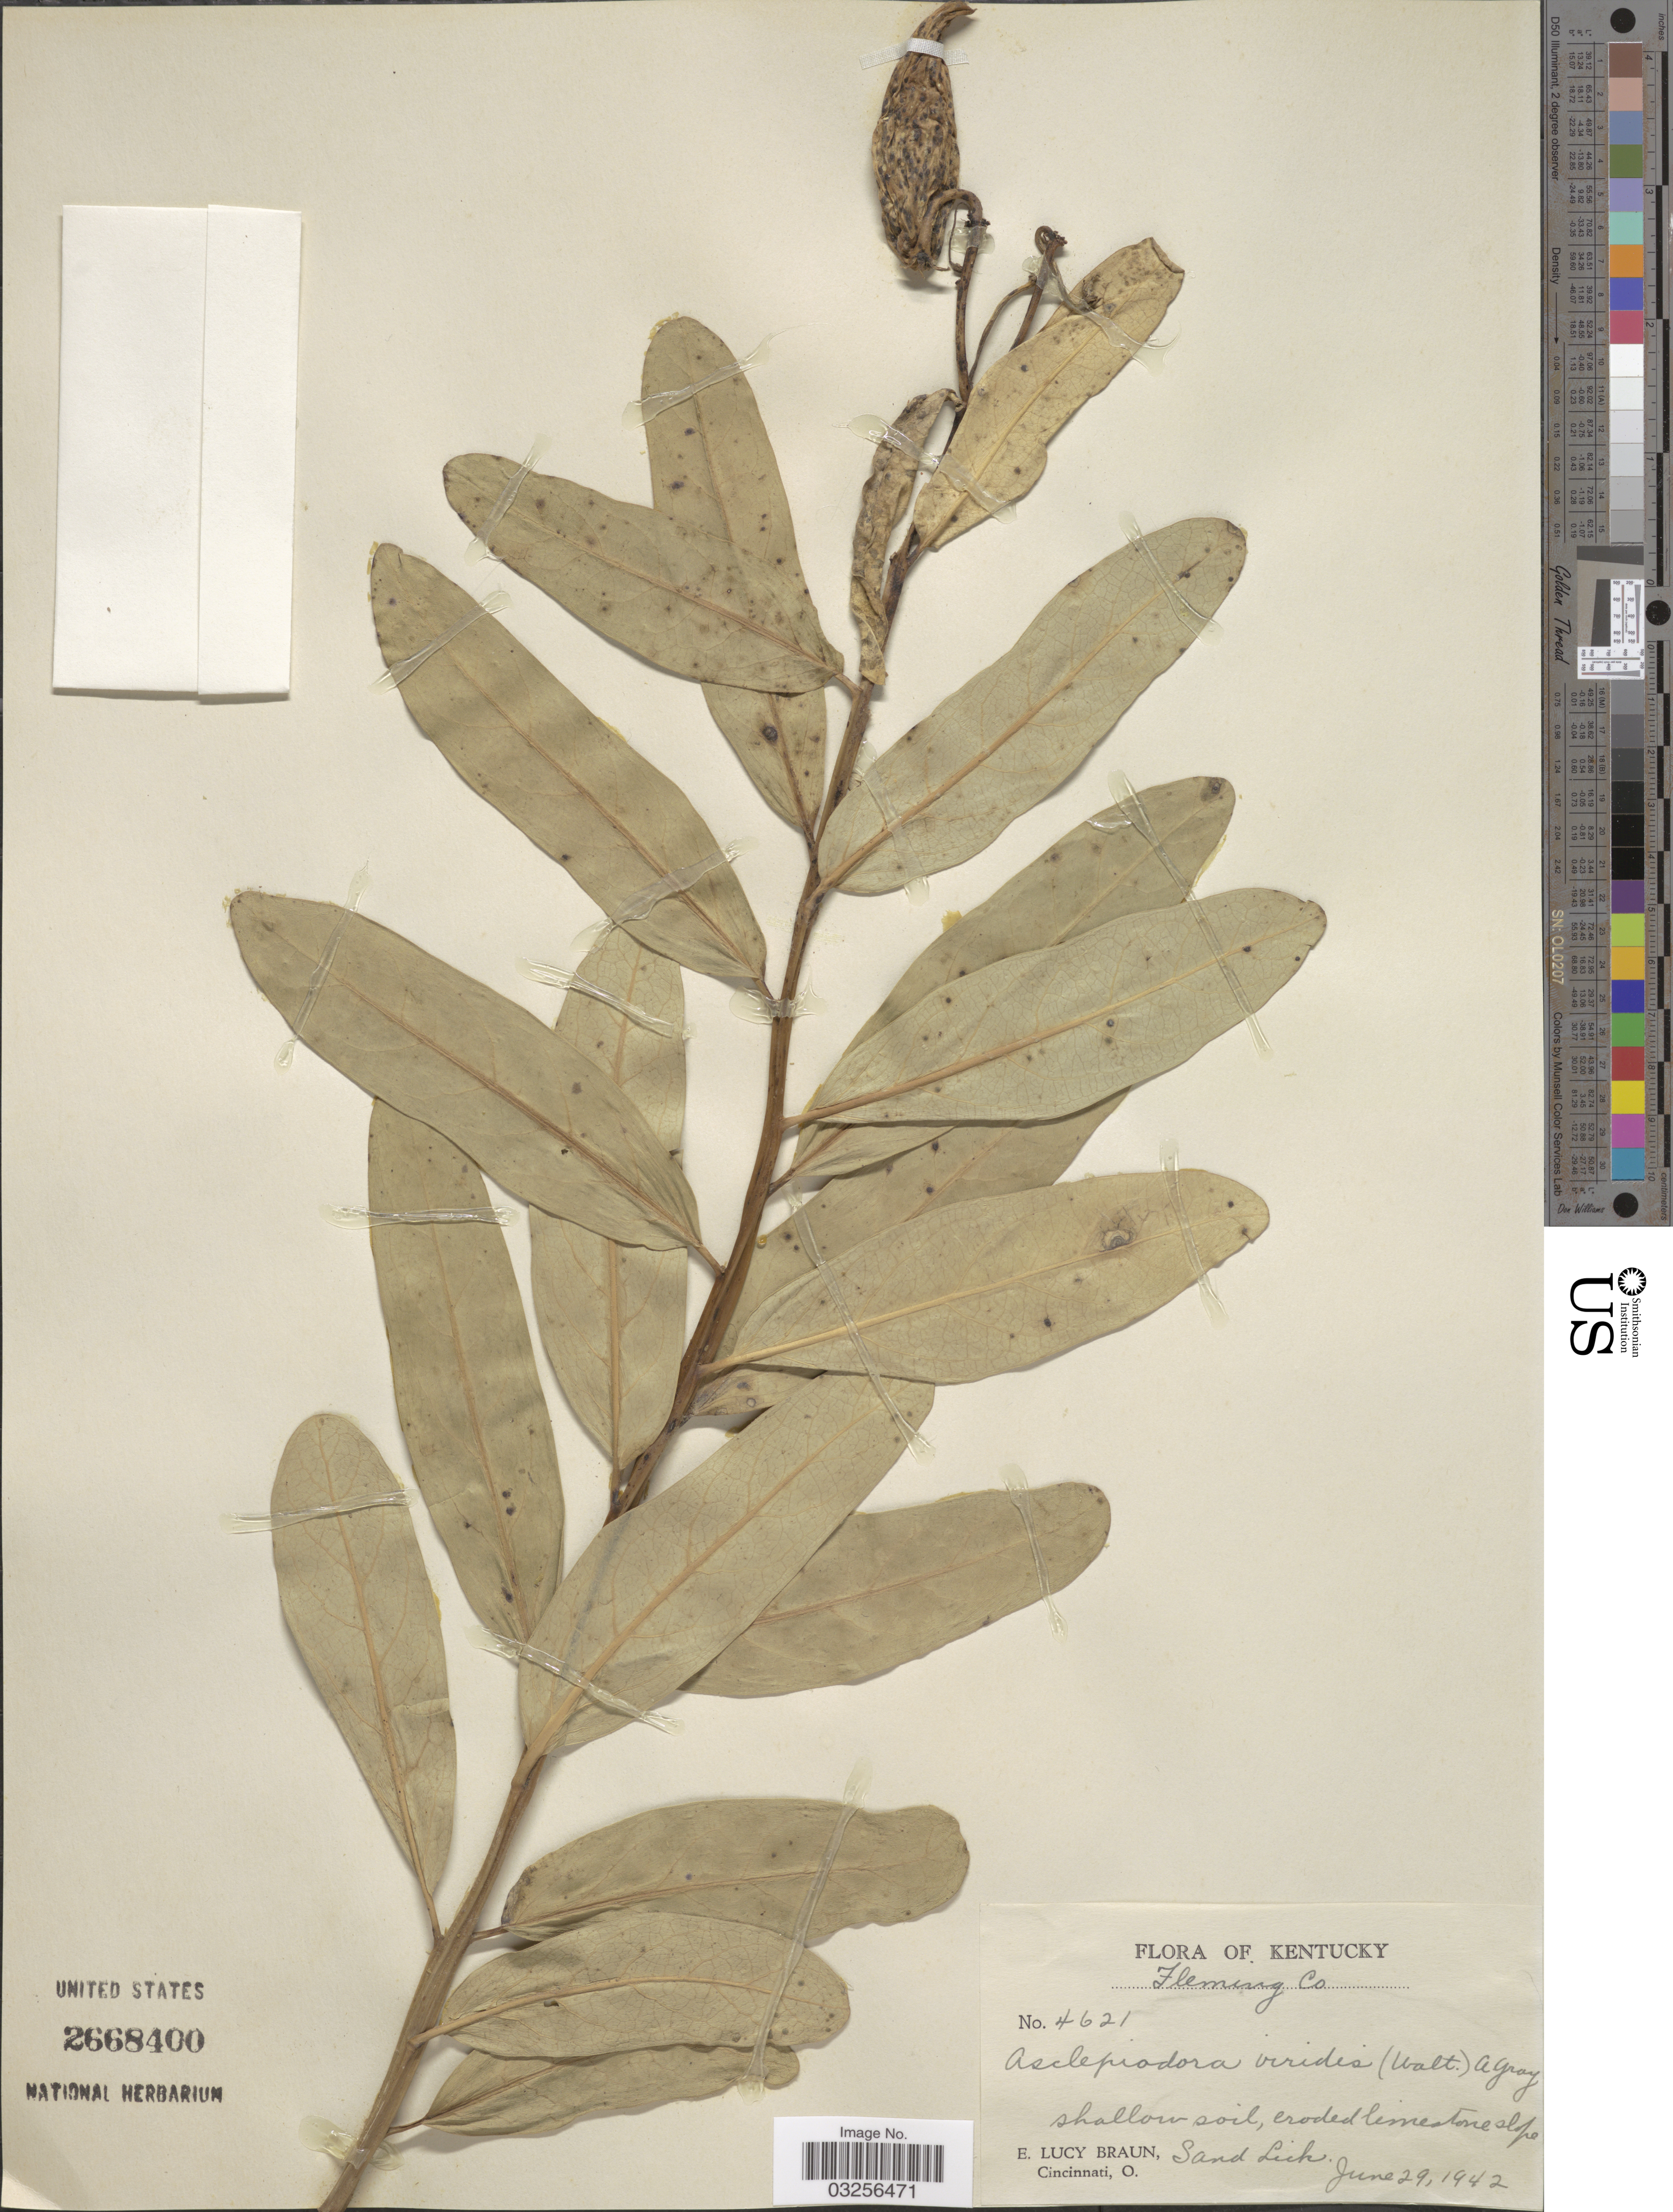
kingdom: Plantae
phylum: Tracheophyta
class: Magnoliopsida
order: Gentianales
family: Apocynaceae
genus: Asclepias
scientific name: Asclepias viridis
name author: Walter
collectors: E. Braun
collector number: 4621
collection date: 1942-06-29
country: United States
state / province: Kentucky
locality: Fleming Co. Sand Lick.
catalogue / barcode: US 2668400